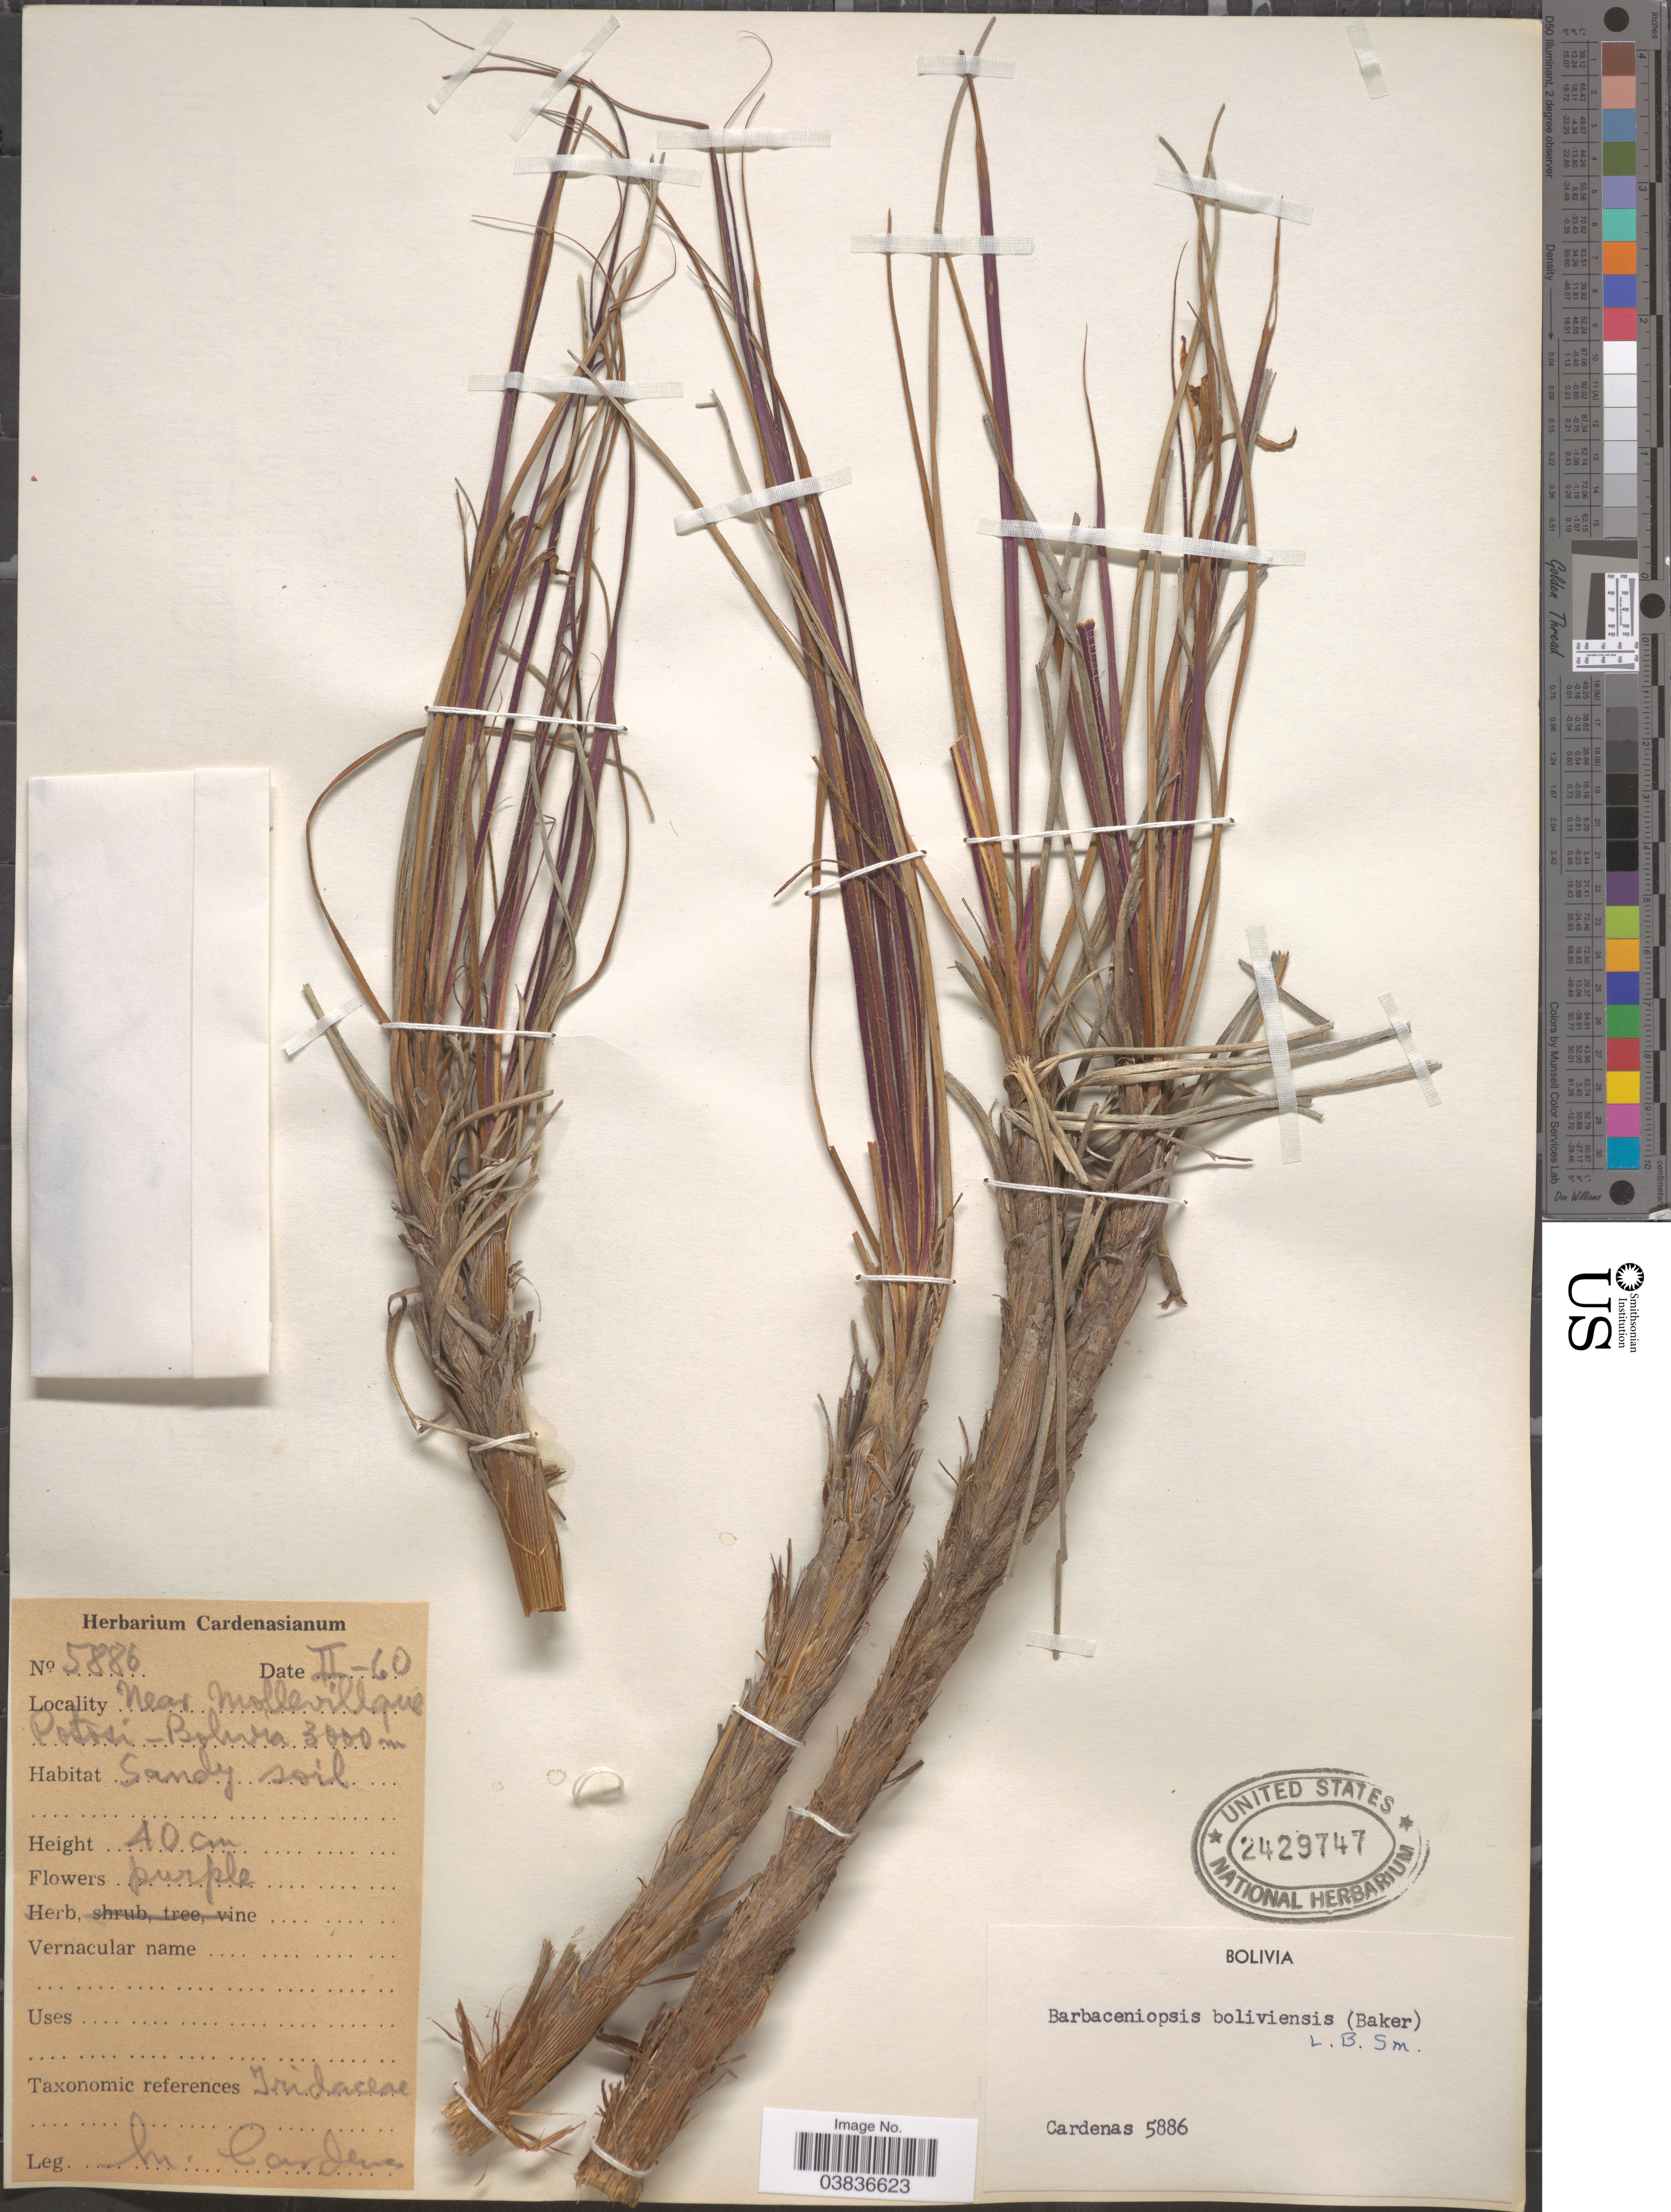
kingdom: Plantae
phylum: Tracheophyta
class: Liliopsida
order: Pandanales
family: Velloziaceae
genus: Barbaceniopsis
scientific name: Barbaceniopsis boliviensis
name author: (Baker) L.B. Sm.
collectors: M. Cárdenas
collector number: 5886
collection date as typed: Transcribed d/m/y: /2/60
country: Bolivia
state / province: Potosi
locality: Near Mollevillque Potosi-Bolivia.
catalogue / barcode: US 2429747